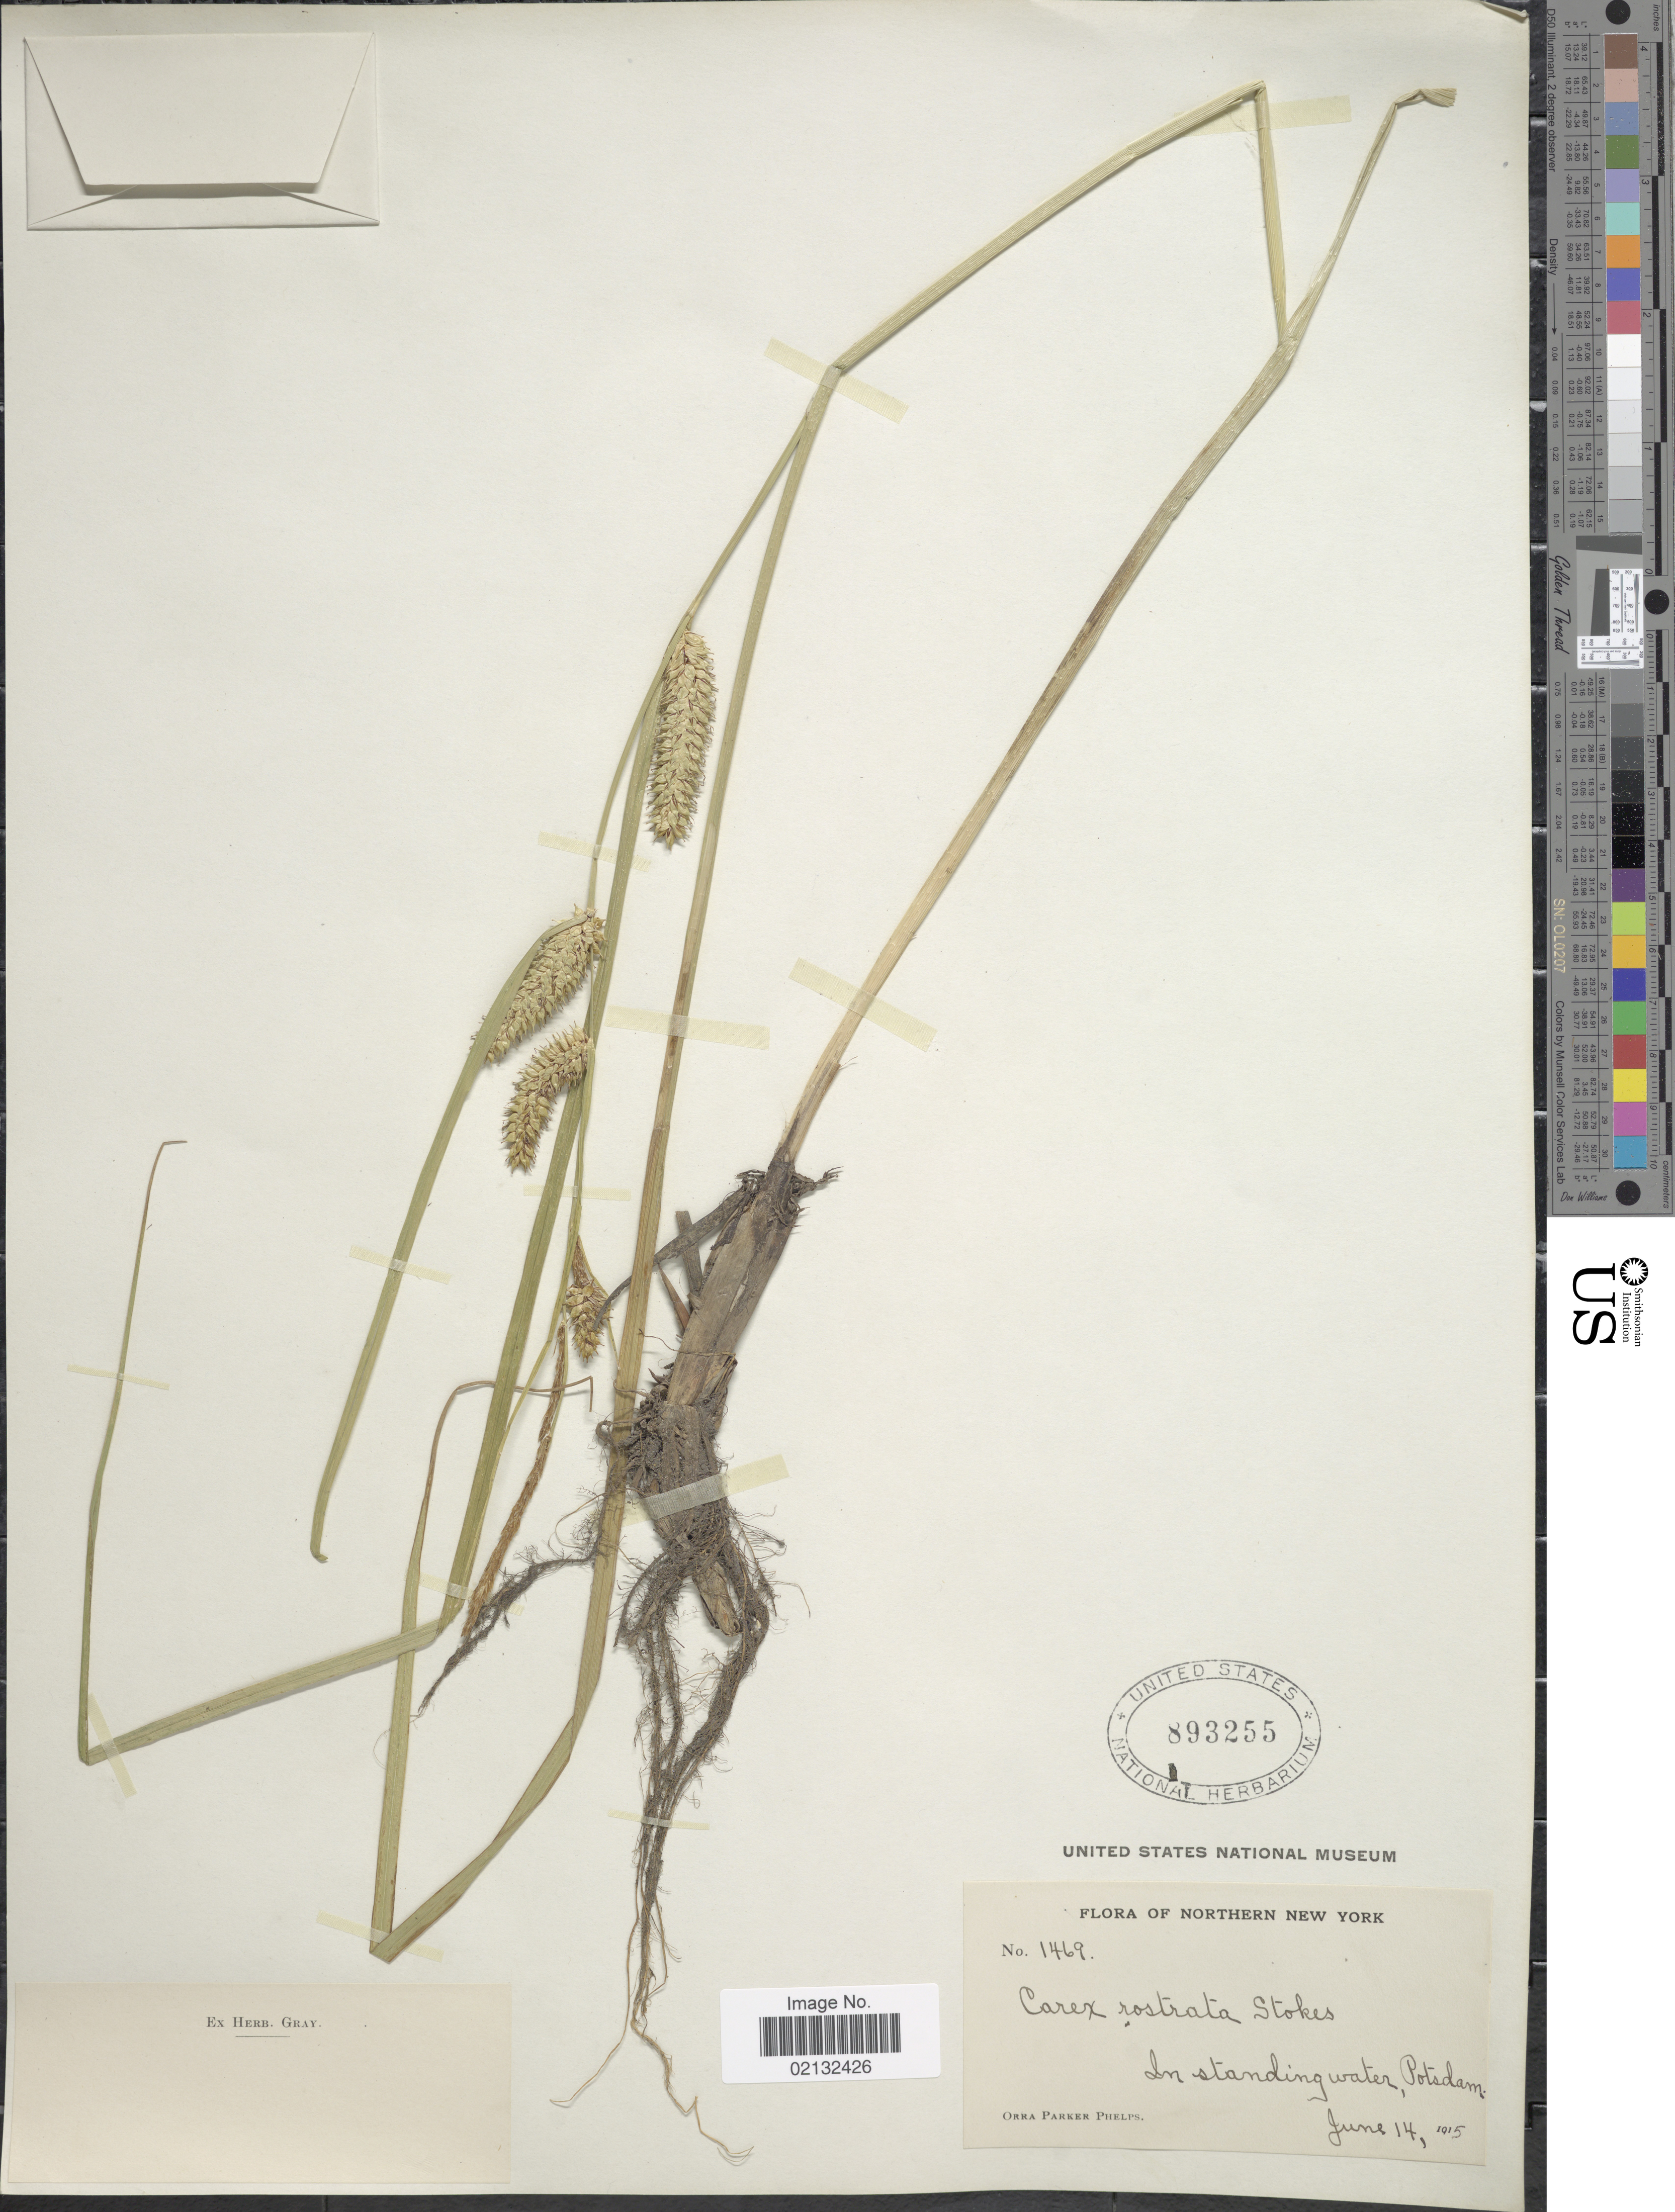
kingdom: Plantae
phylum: Tracheophyta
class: Liliopsida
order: Poales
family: Cyperaceae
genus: Carex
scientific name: Carex rostrata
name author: Stokes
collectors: O. P. Phelps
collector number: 1469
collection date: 1915-06-14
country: United States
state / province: New York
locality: Northern New York. Potsdam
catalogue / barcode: US 893255